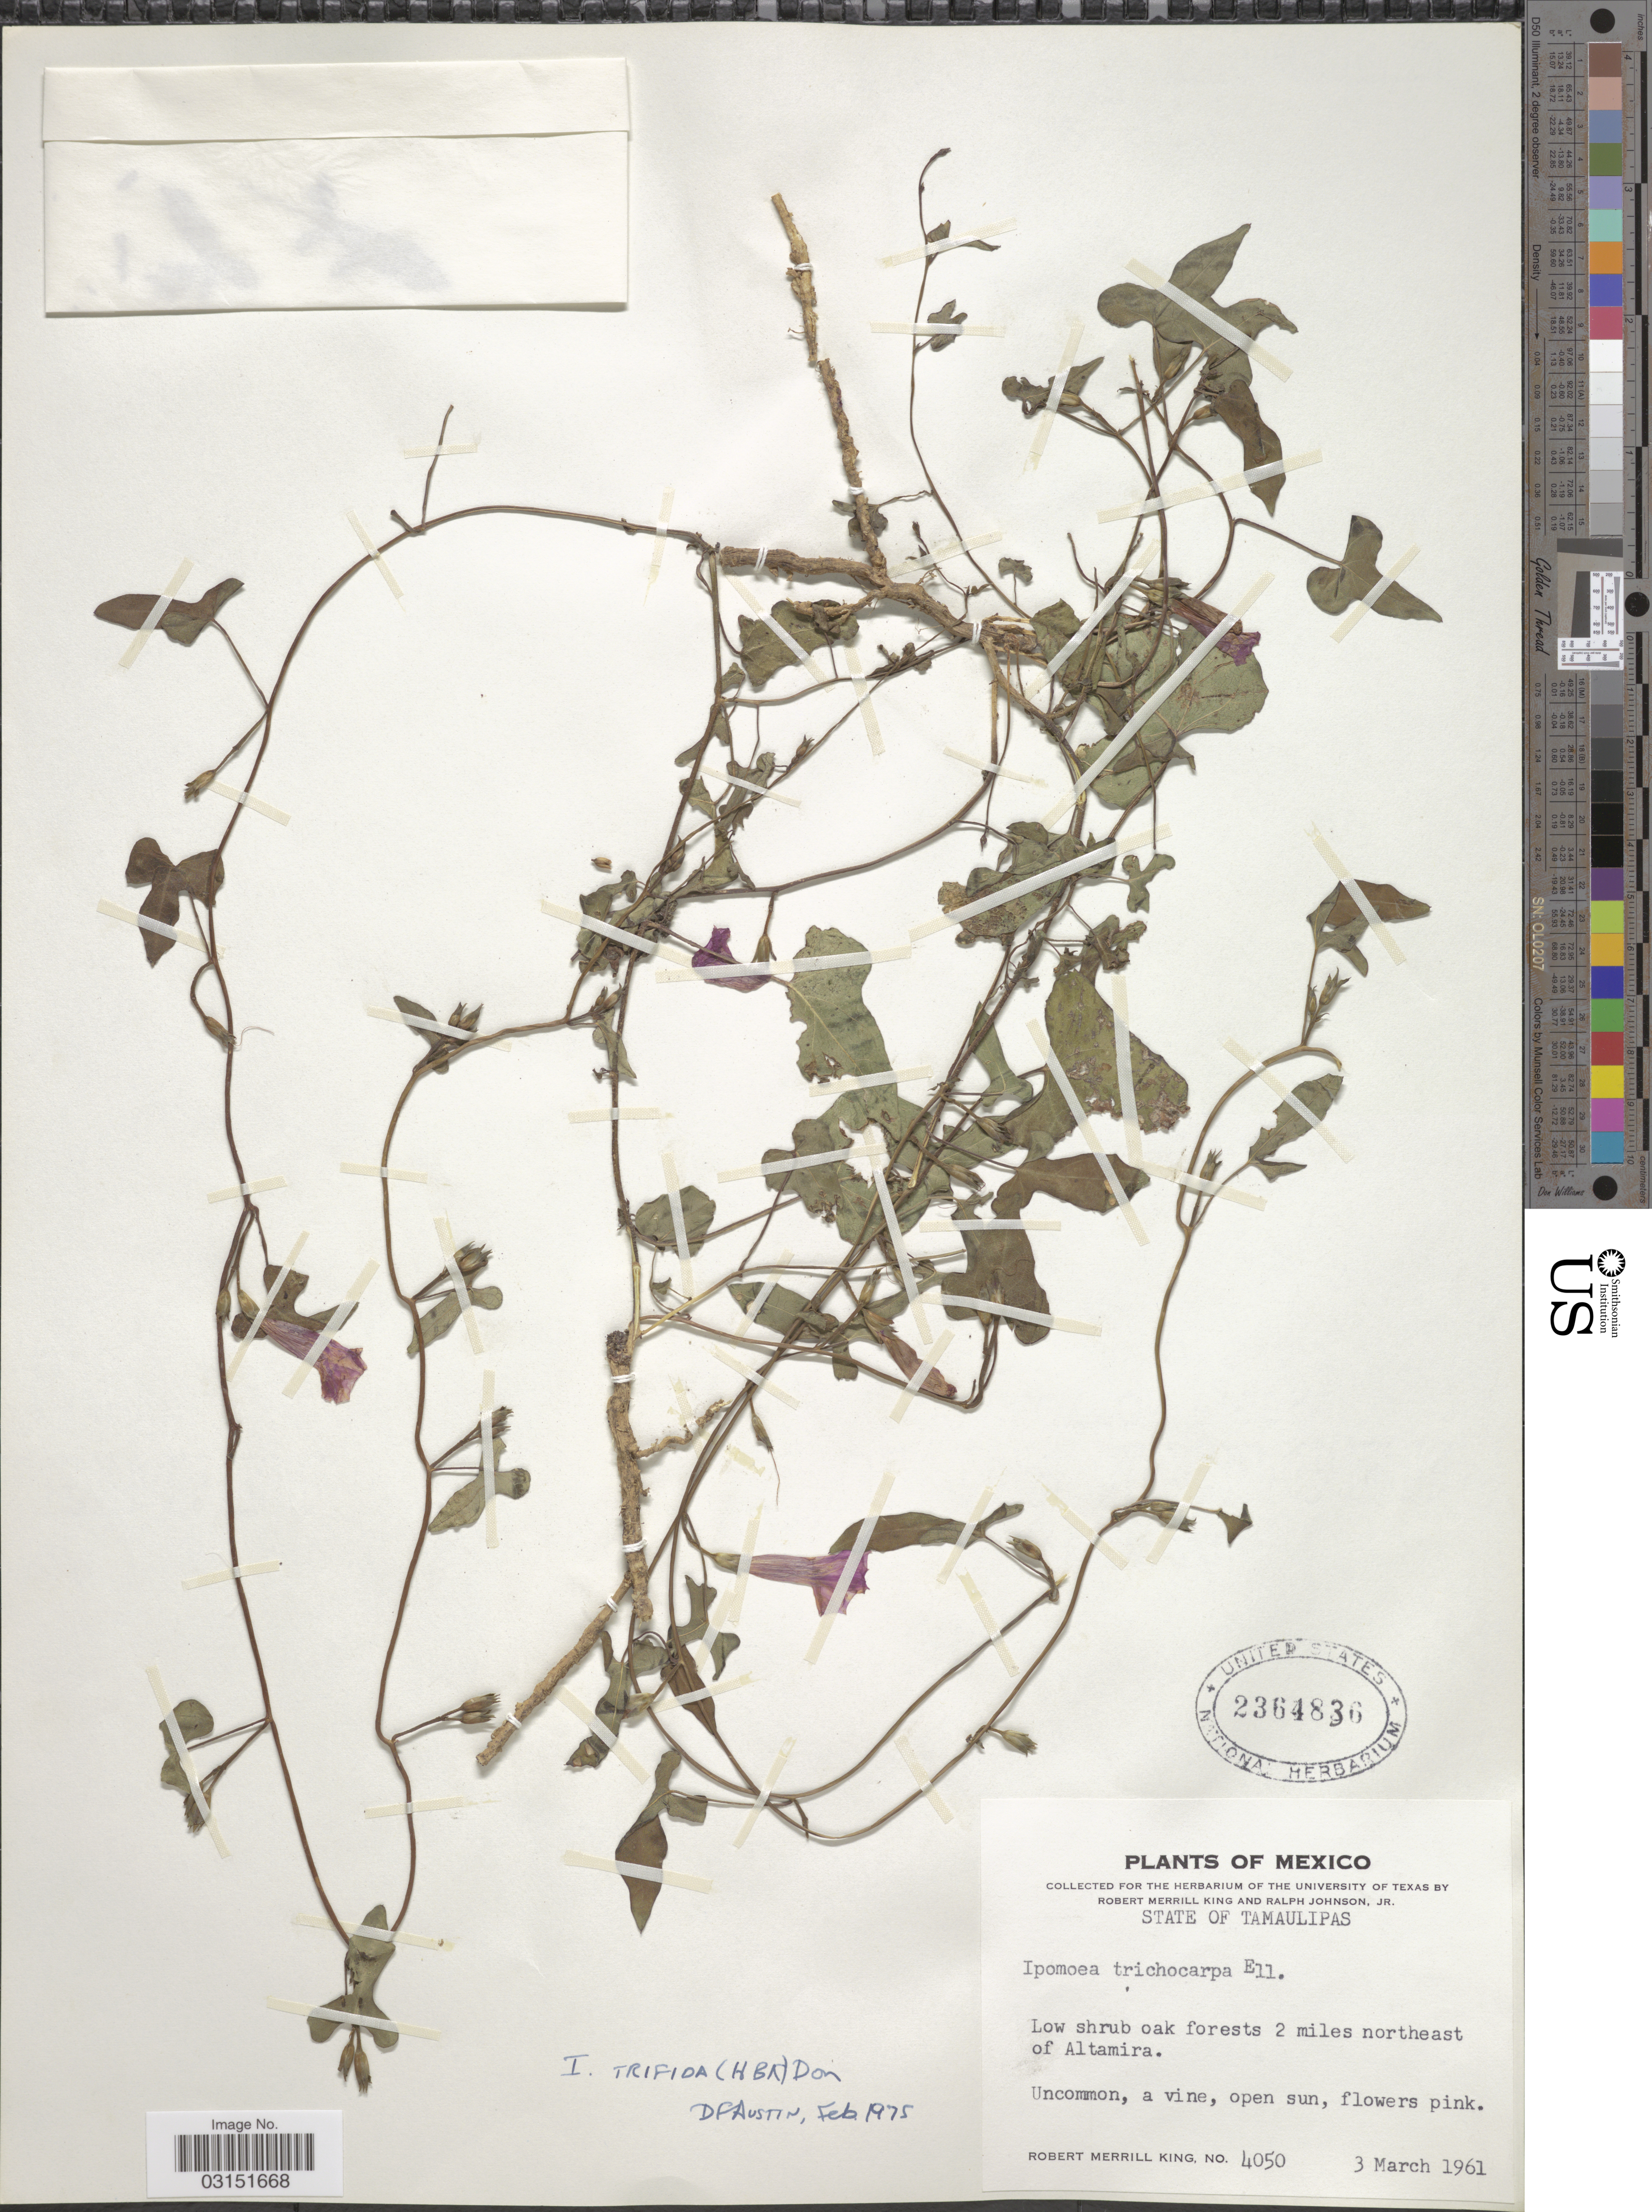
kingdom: Plantae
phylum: Tracheophyta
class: Magnoliopsida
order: Solanales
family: Convolvulaceae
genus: Ipomoea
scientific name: Ipomoea trifida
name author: (Kunth) G. Don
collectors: R. M. King & R. Johnson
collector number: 4050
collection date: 1961-03-03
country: Mexico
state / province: Tamaulipas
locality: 2 miles northeast of Altamira.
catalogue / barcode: US 2364836